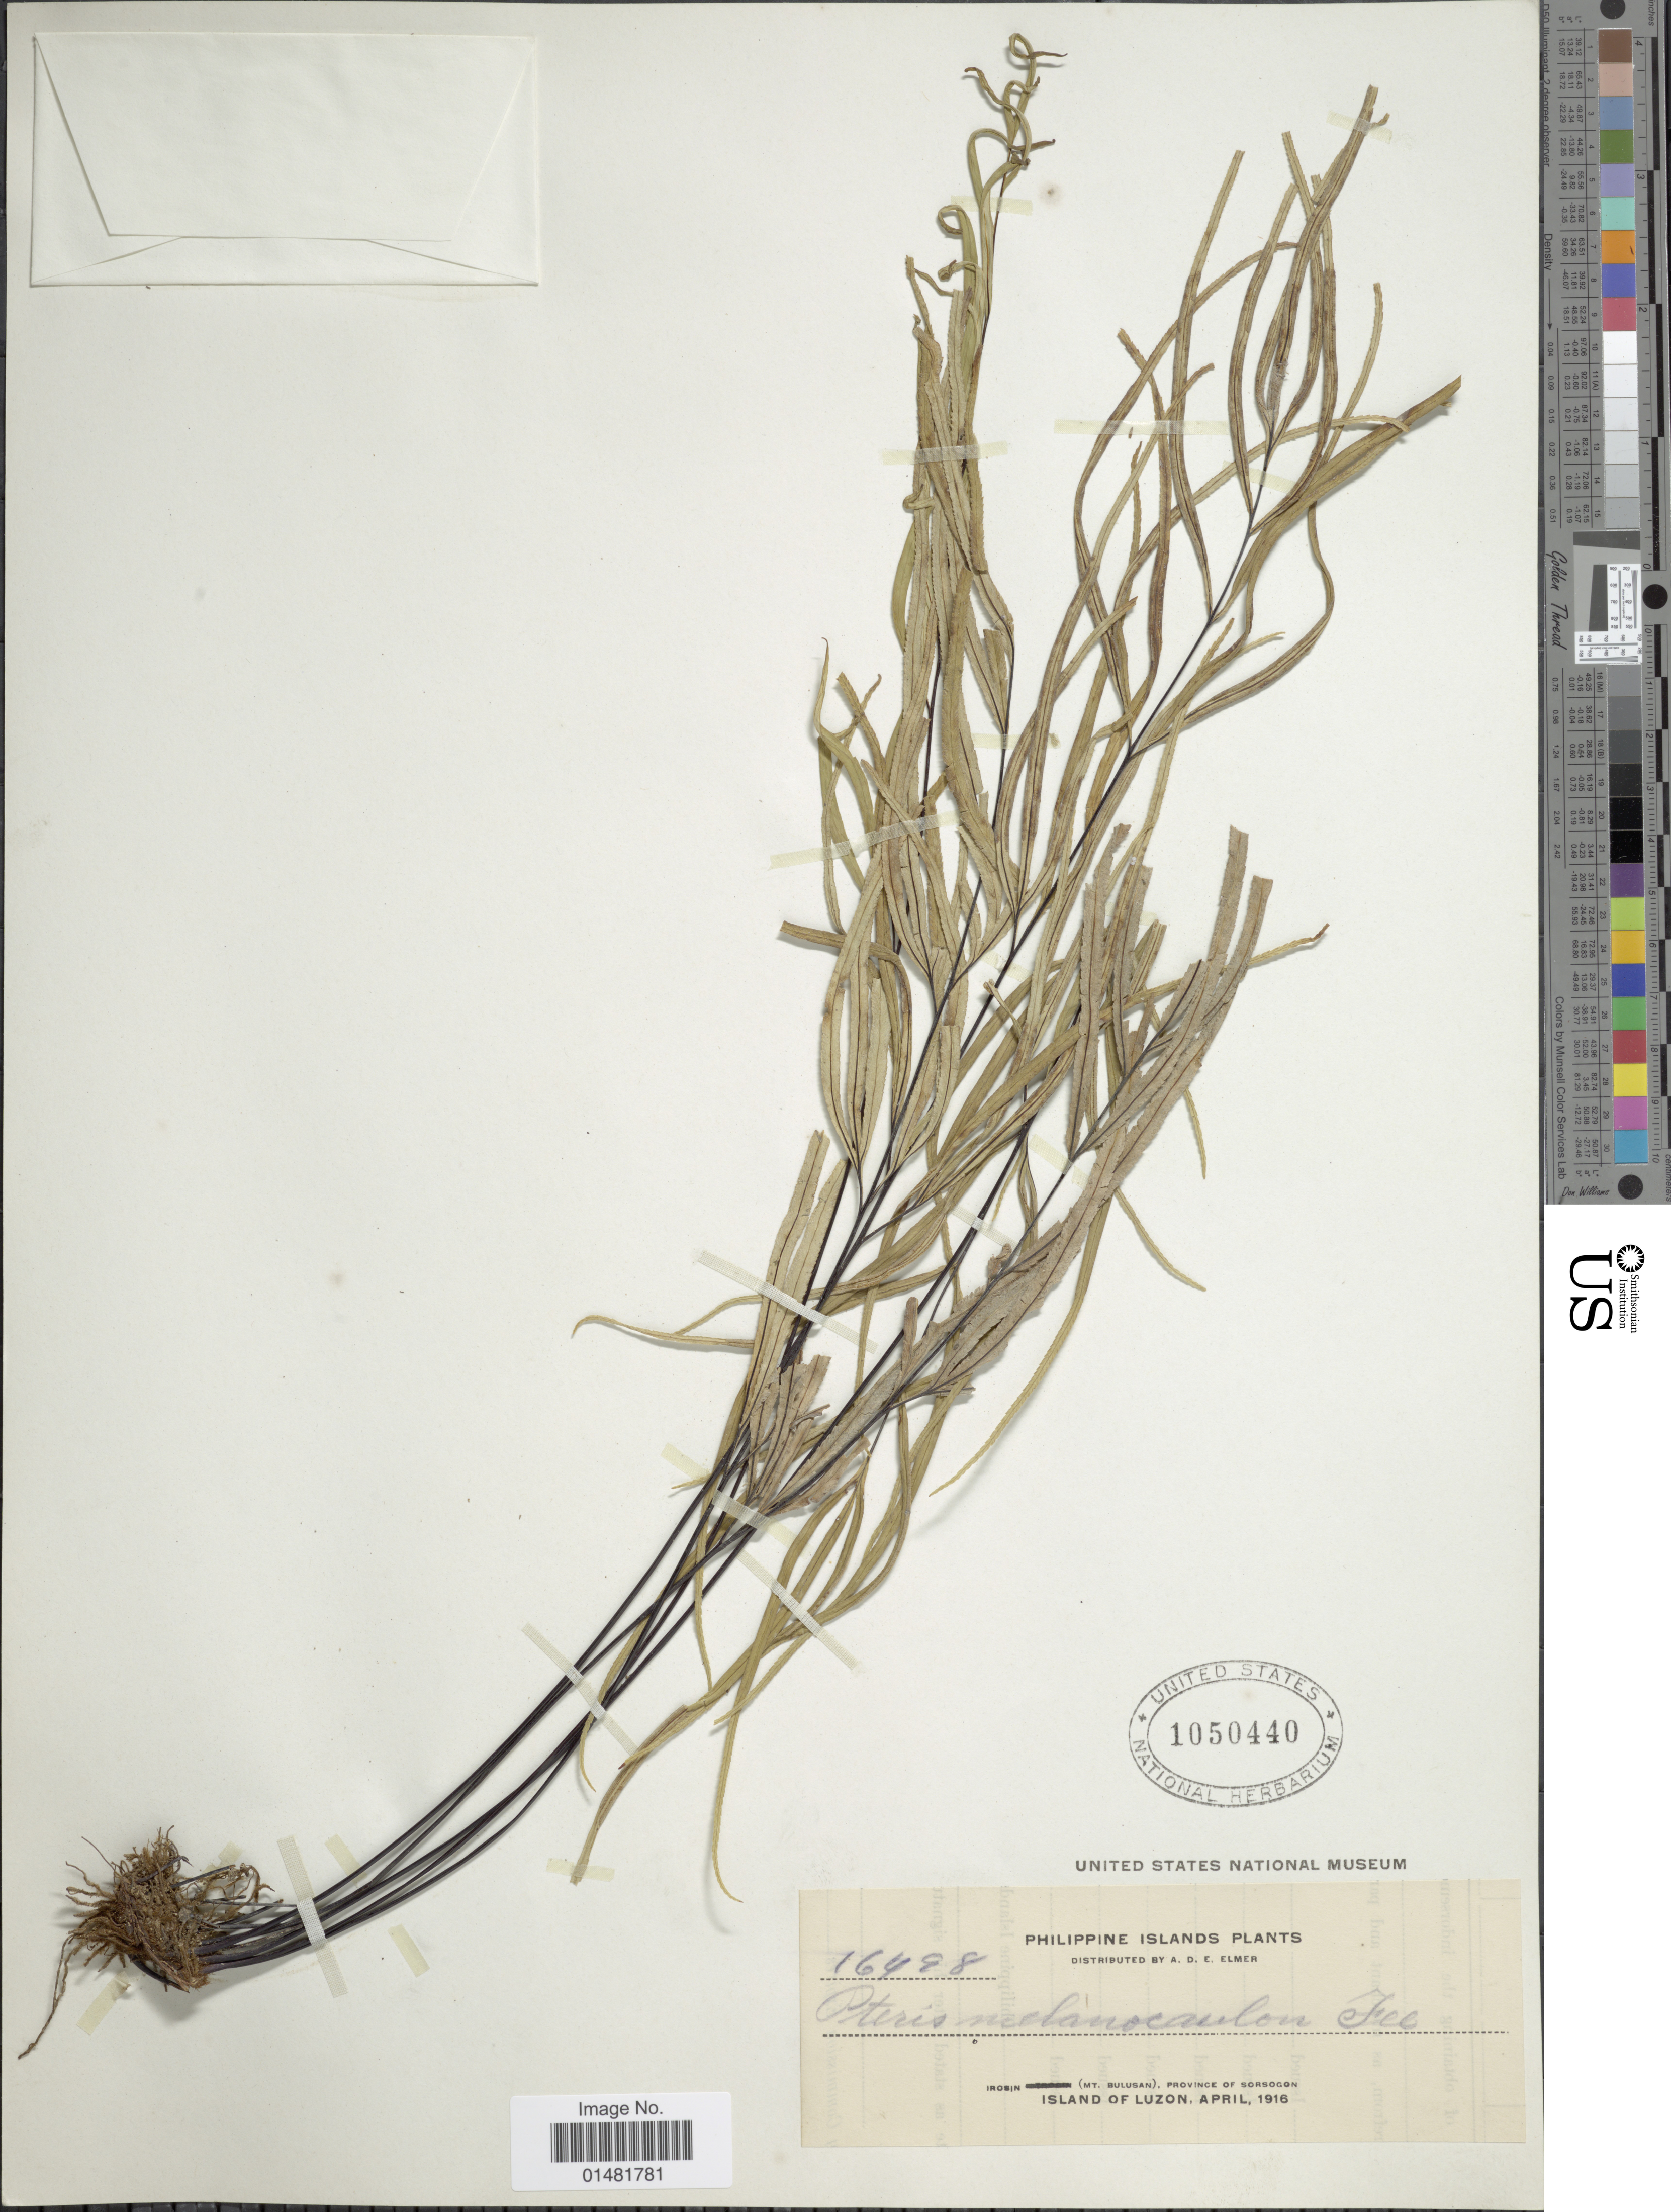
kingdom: Plantae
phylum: Tracheophyta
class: Polypodiopsida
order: Polypodiales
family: Pteridaceae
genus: Pteris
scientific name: Pteris melanocaulon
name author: Fée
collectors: A. D. E. Elmer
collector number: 16498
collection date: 1916-04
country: Philippines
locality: Philippine Islands Plants, Irosin (Mt. Bulusan), Province of Sorsogon, Island of Luzon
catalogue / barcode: US 1050440